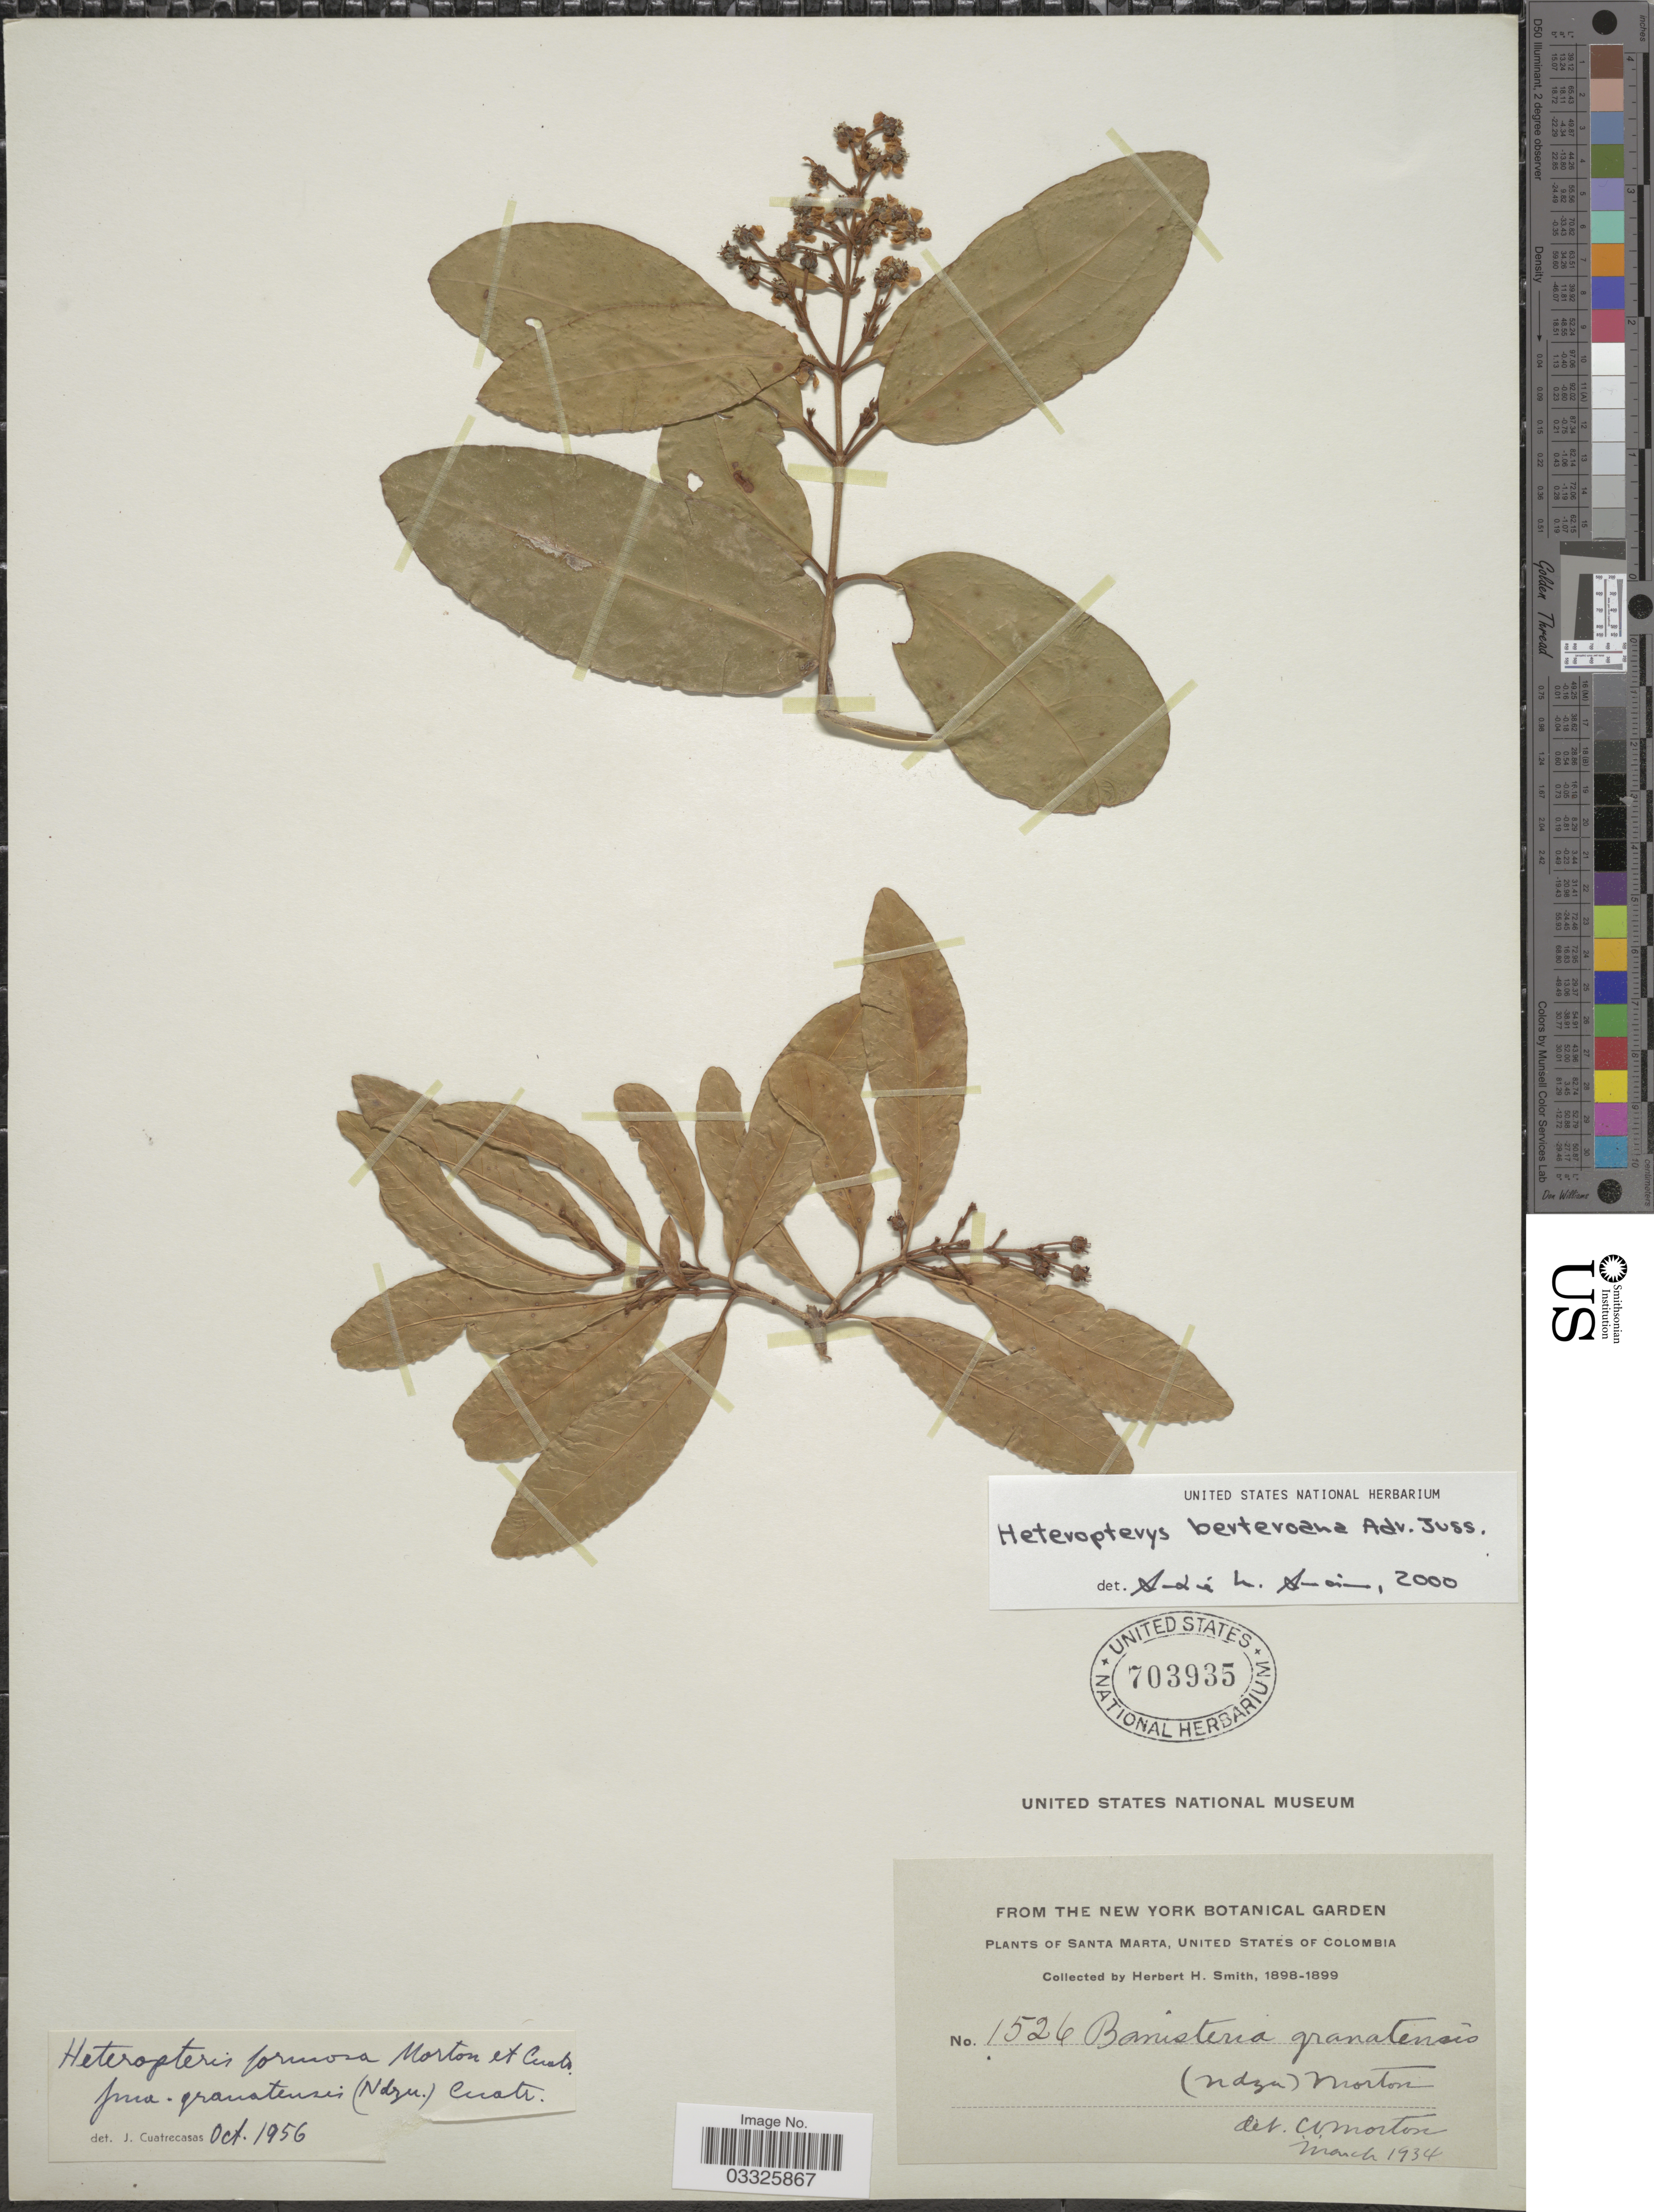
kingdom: Plantae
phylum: Tracheophyta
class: Magnoliopsida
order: Malpighiales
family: Malpighiaceae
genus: Heteropterys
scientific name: Heteropterys berteroana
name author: A. Juss.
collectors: Herbert H. Smith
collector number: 1526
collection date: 1898/1899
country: Colombia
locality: Santa Marta, United States of Colombia.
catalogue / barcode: US 703935